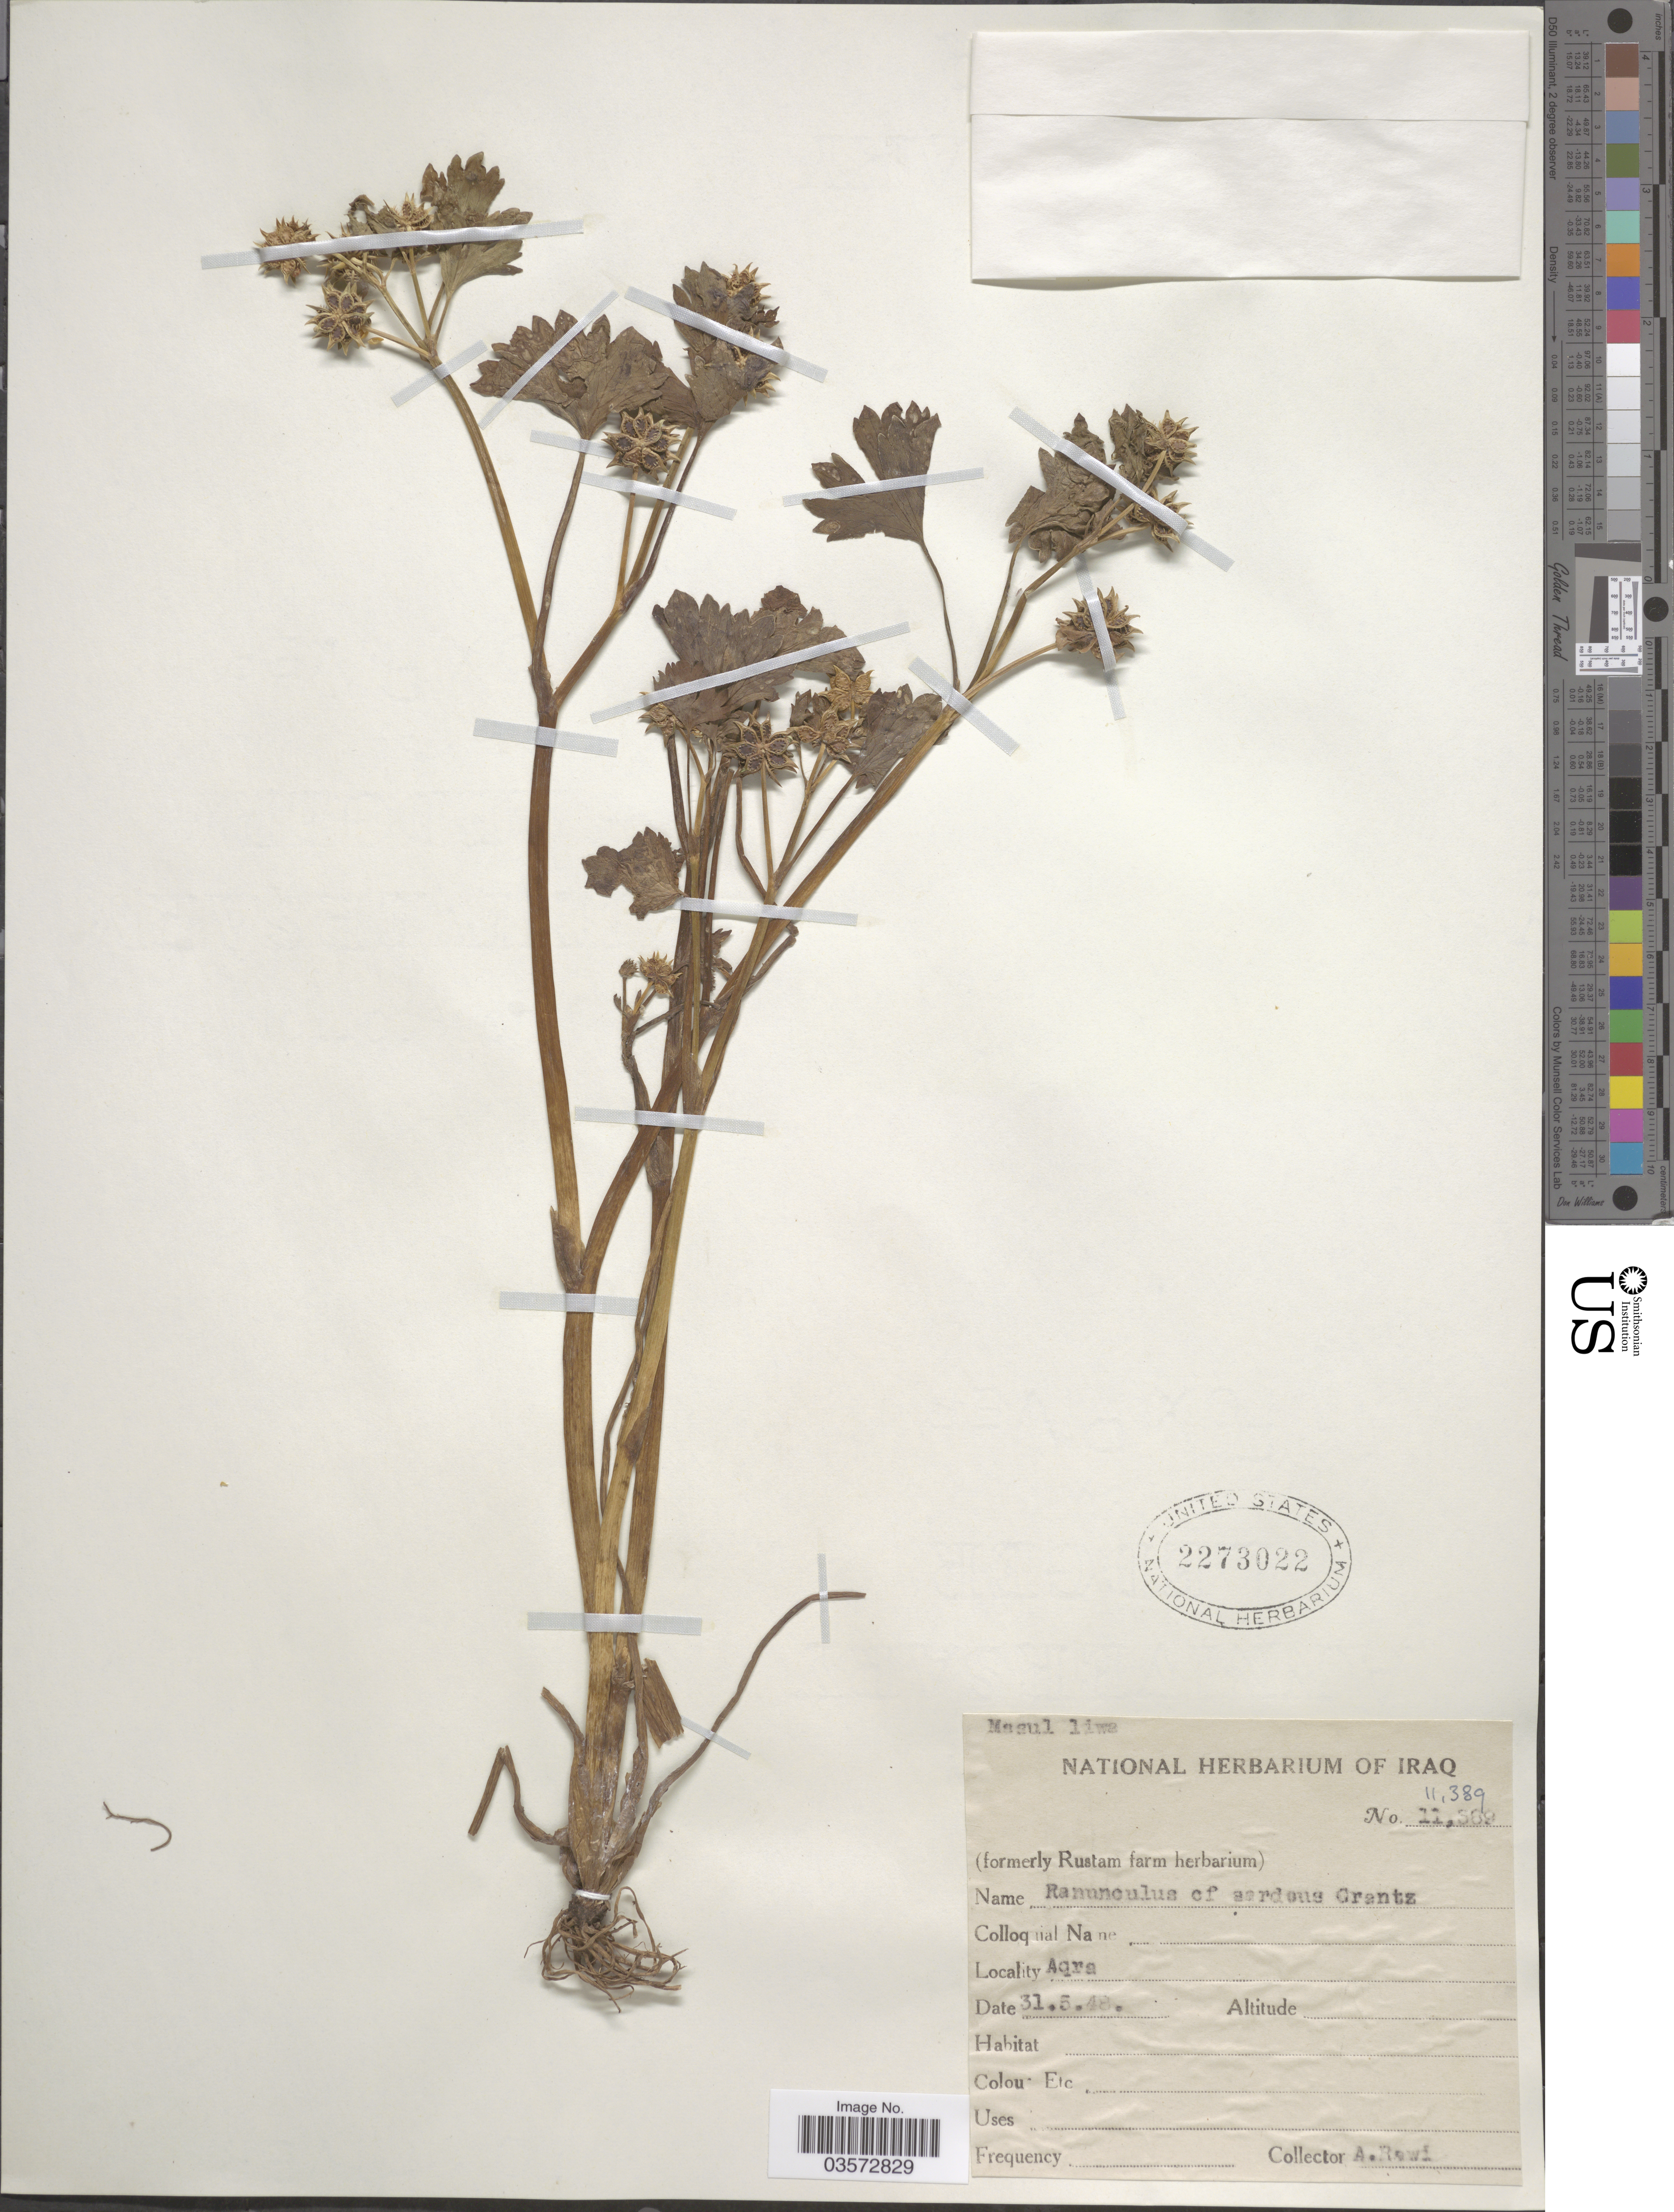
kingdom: Plantae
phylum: Tracheophyta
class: Magnoliopsida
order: Ranunculales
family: Ranunculaceae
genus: Ranunculus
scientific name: Ranunculus sardous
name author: Crantz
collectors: A. Rawi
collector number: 11389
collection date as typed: Transcribed d/m/y: 31/5/48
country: Iraq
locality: Masul liwa. Aqra.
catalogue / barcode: US 2273022